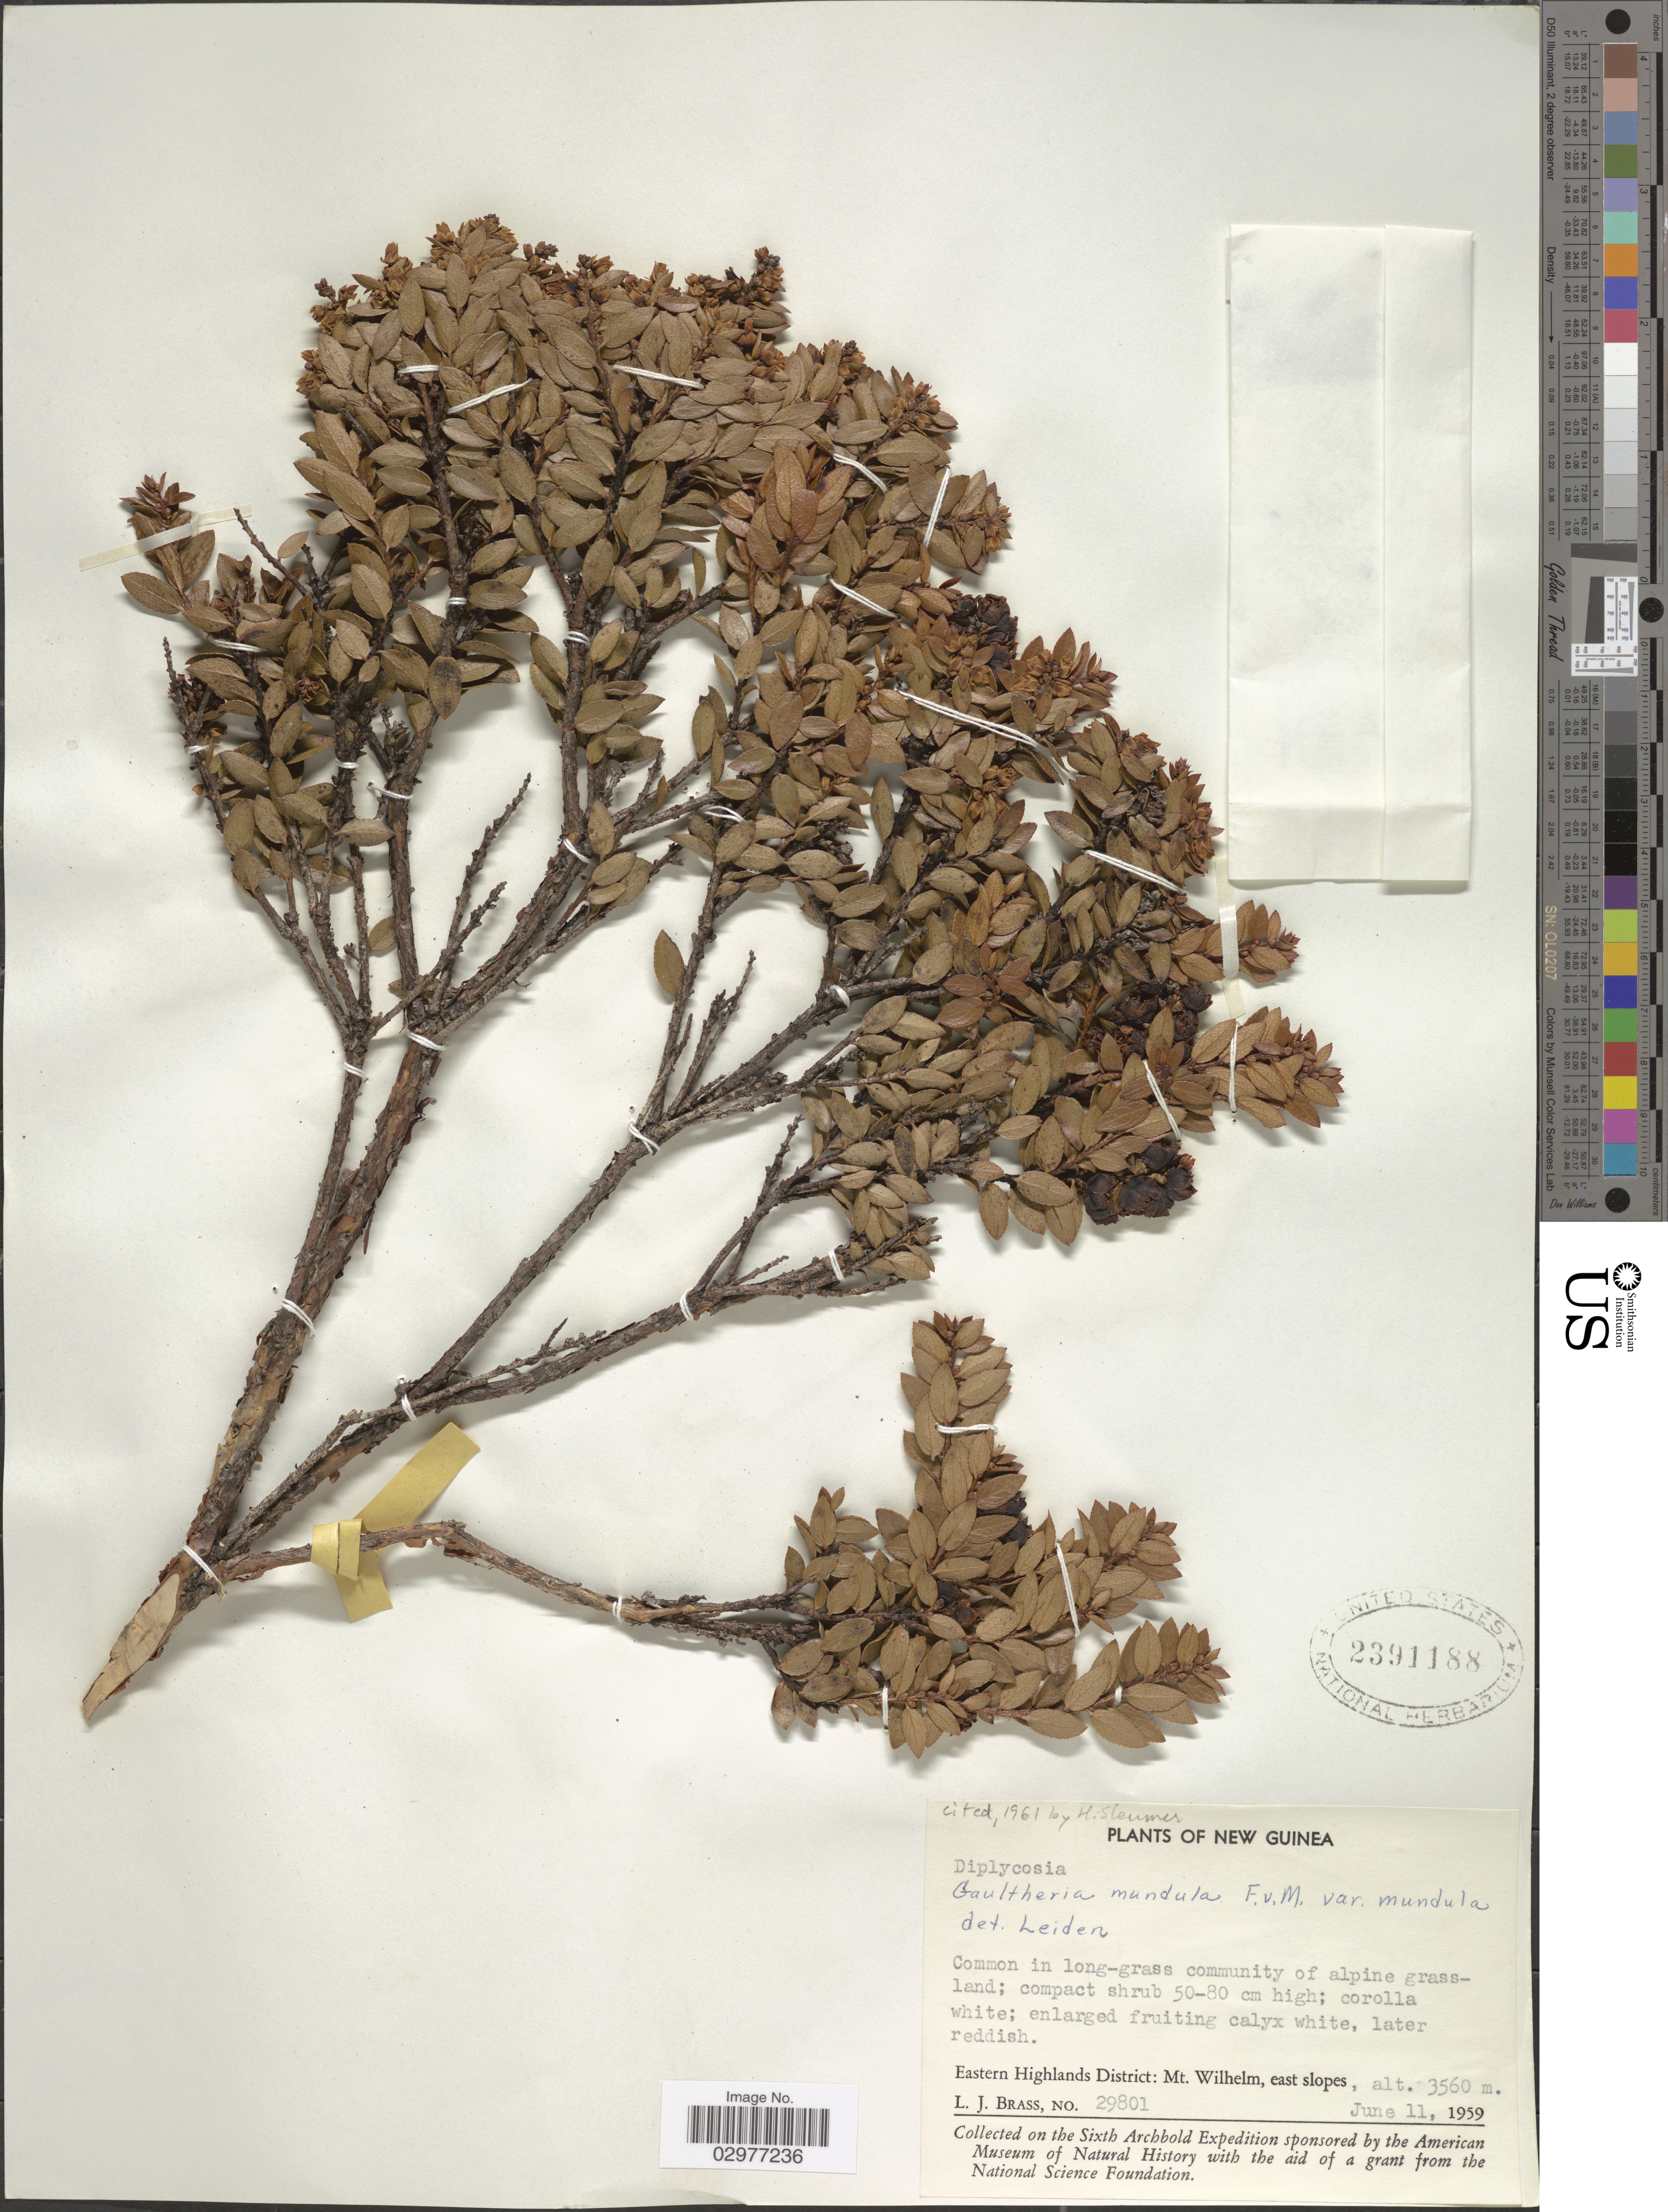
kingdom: Plantae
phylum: Tracheophyta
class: Magnoliopsida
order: Ericales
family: Ericaceae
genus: Gaultheria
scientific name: Gaultheria mundula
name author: F. Muell.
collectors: L. J. Brass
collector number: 29801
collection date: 1959-06-11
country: Papua New Guinea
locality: Eastern Highland District: Mt. Wilhelm, east slopes.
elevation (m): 3560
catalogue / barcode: US 2391188